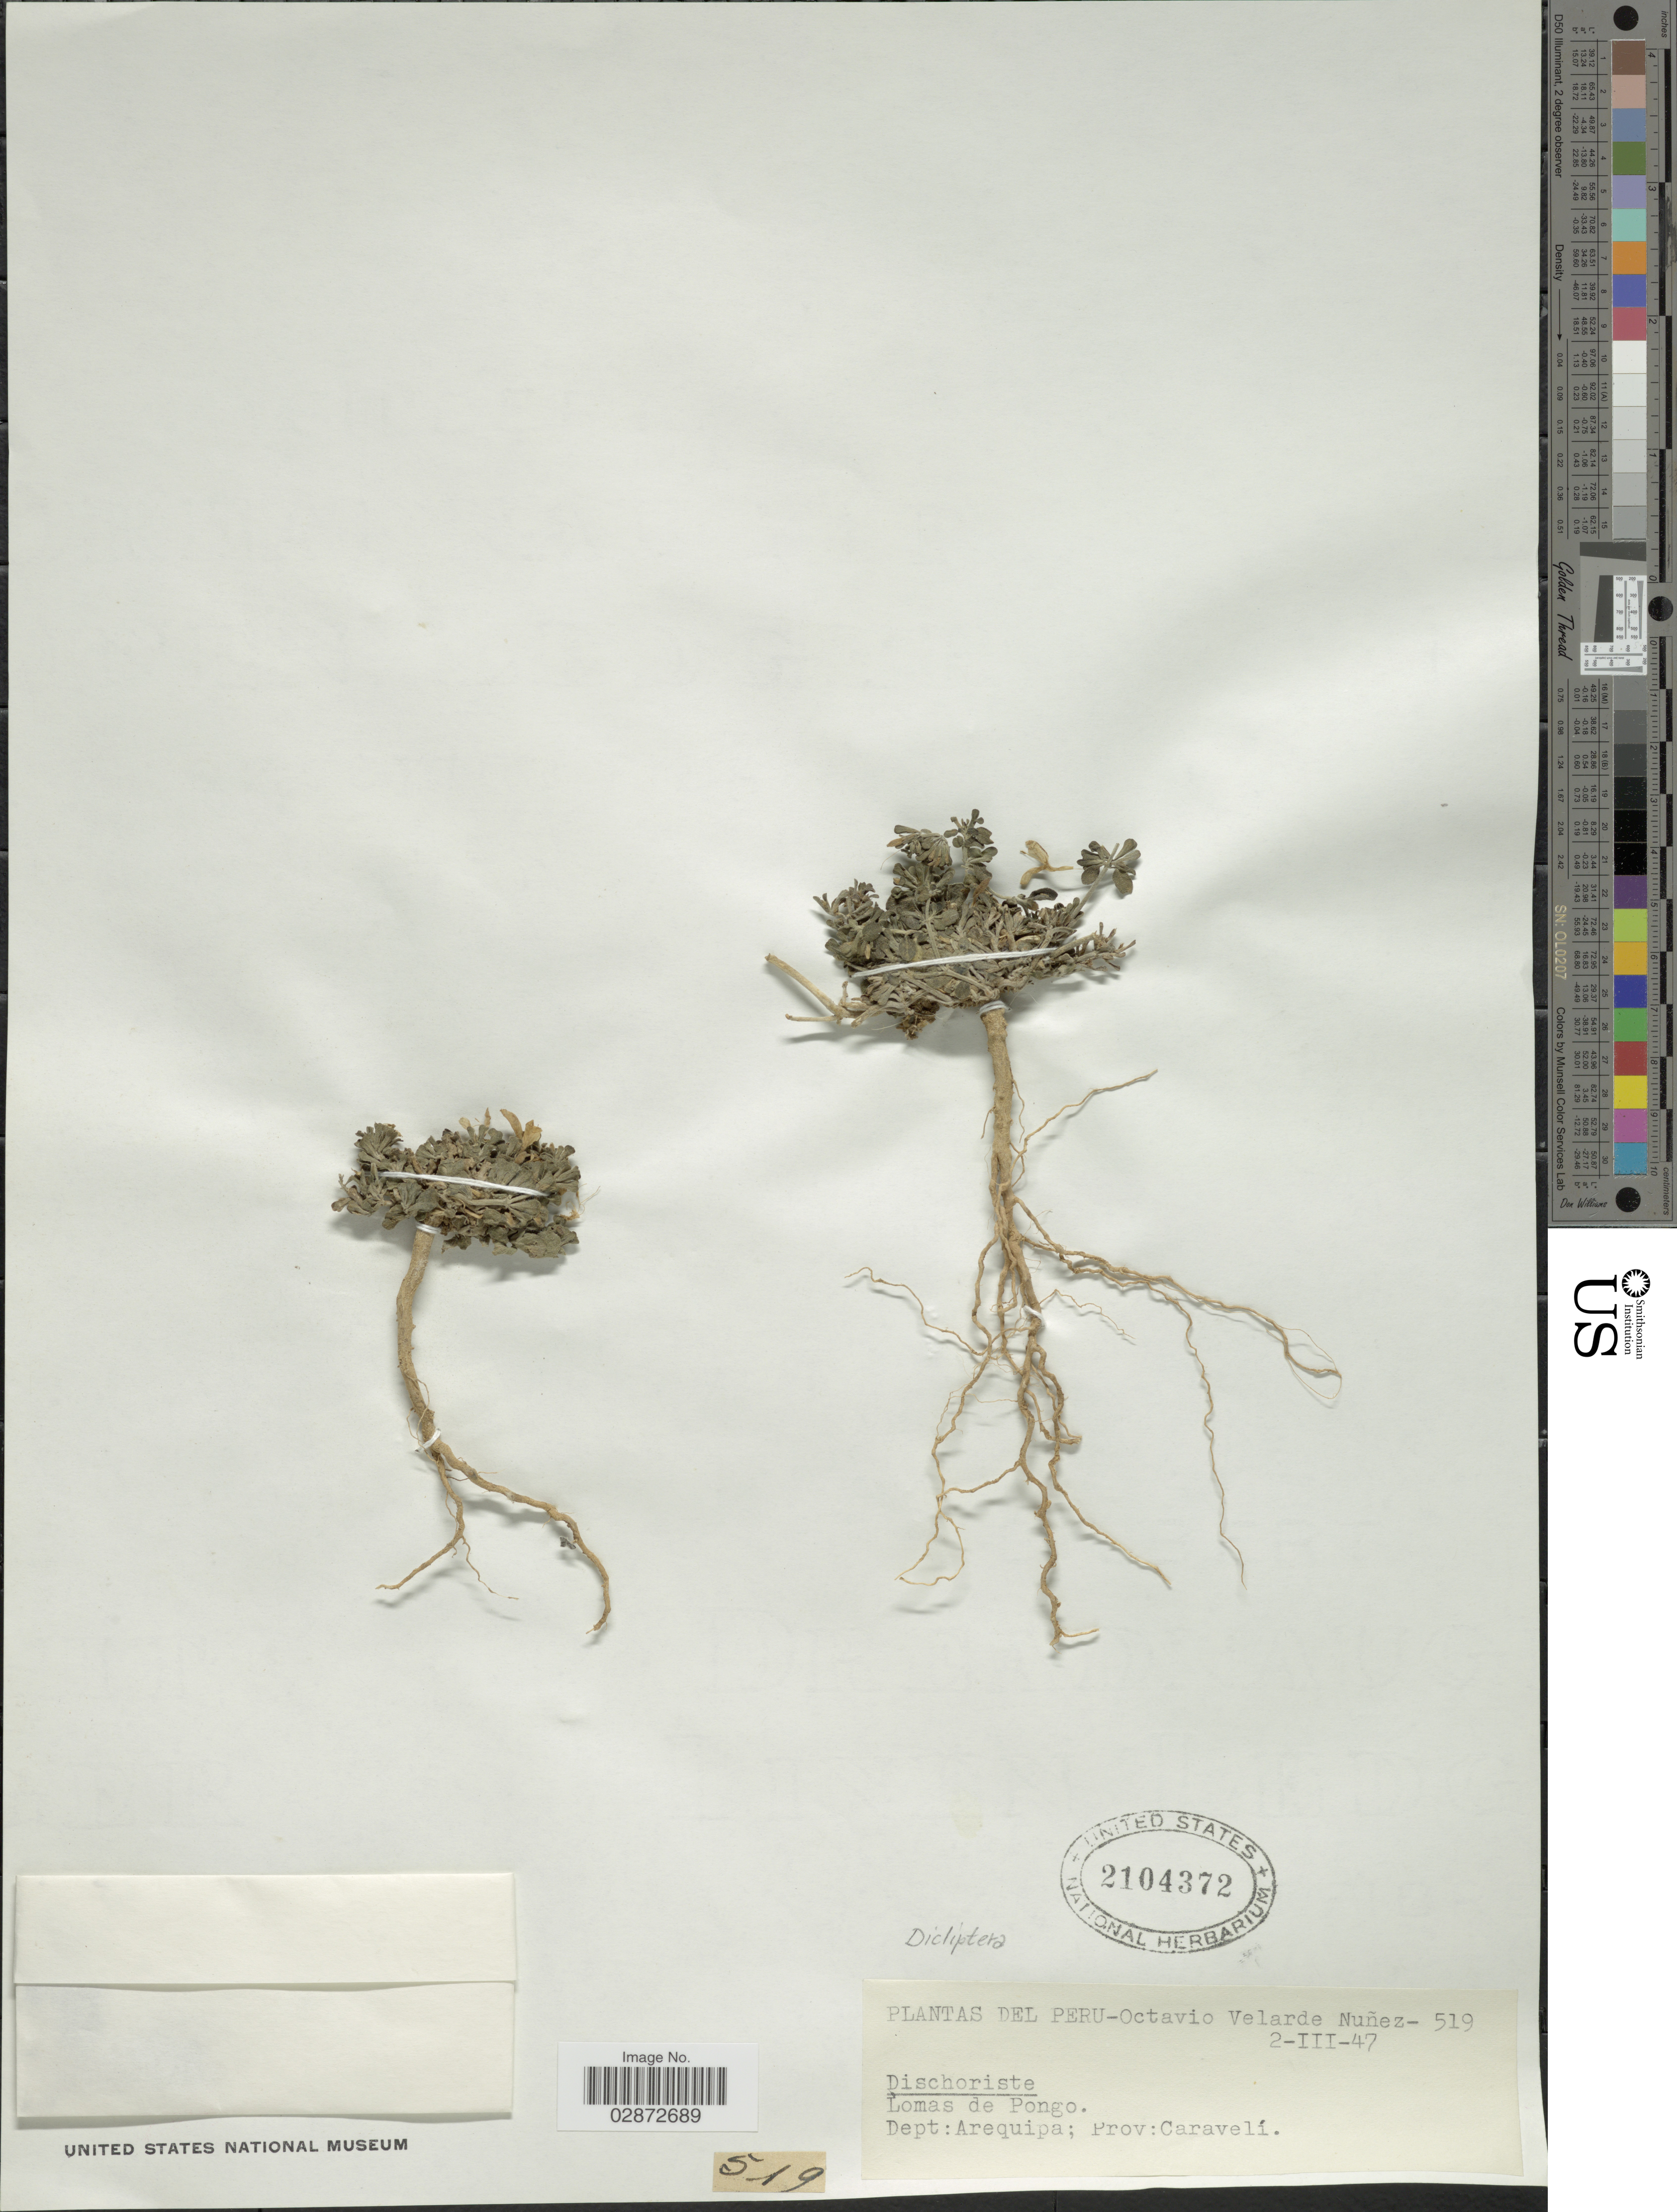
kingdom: Plantae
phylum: Tracheophyta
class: Magnoliopsida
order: Lamiales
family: Acanthaceae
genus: Dicliptera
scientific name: Dicliptera sp.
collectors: O. Nuñez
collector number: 519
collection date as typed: Transcribed d/m/y: 2/3/47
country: Peru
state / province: Arequipa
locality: Lomas de Pongo. Dept: Arequipa; Prov : Caravelí.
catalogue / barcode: US 2104372